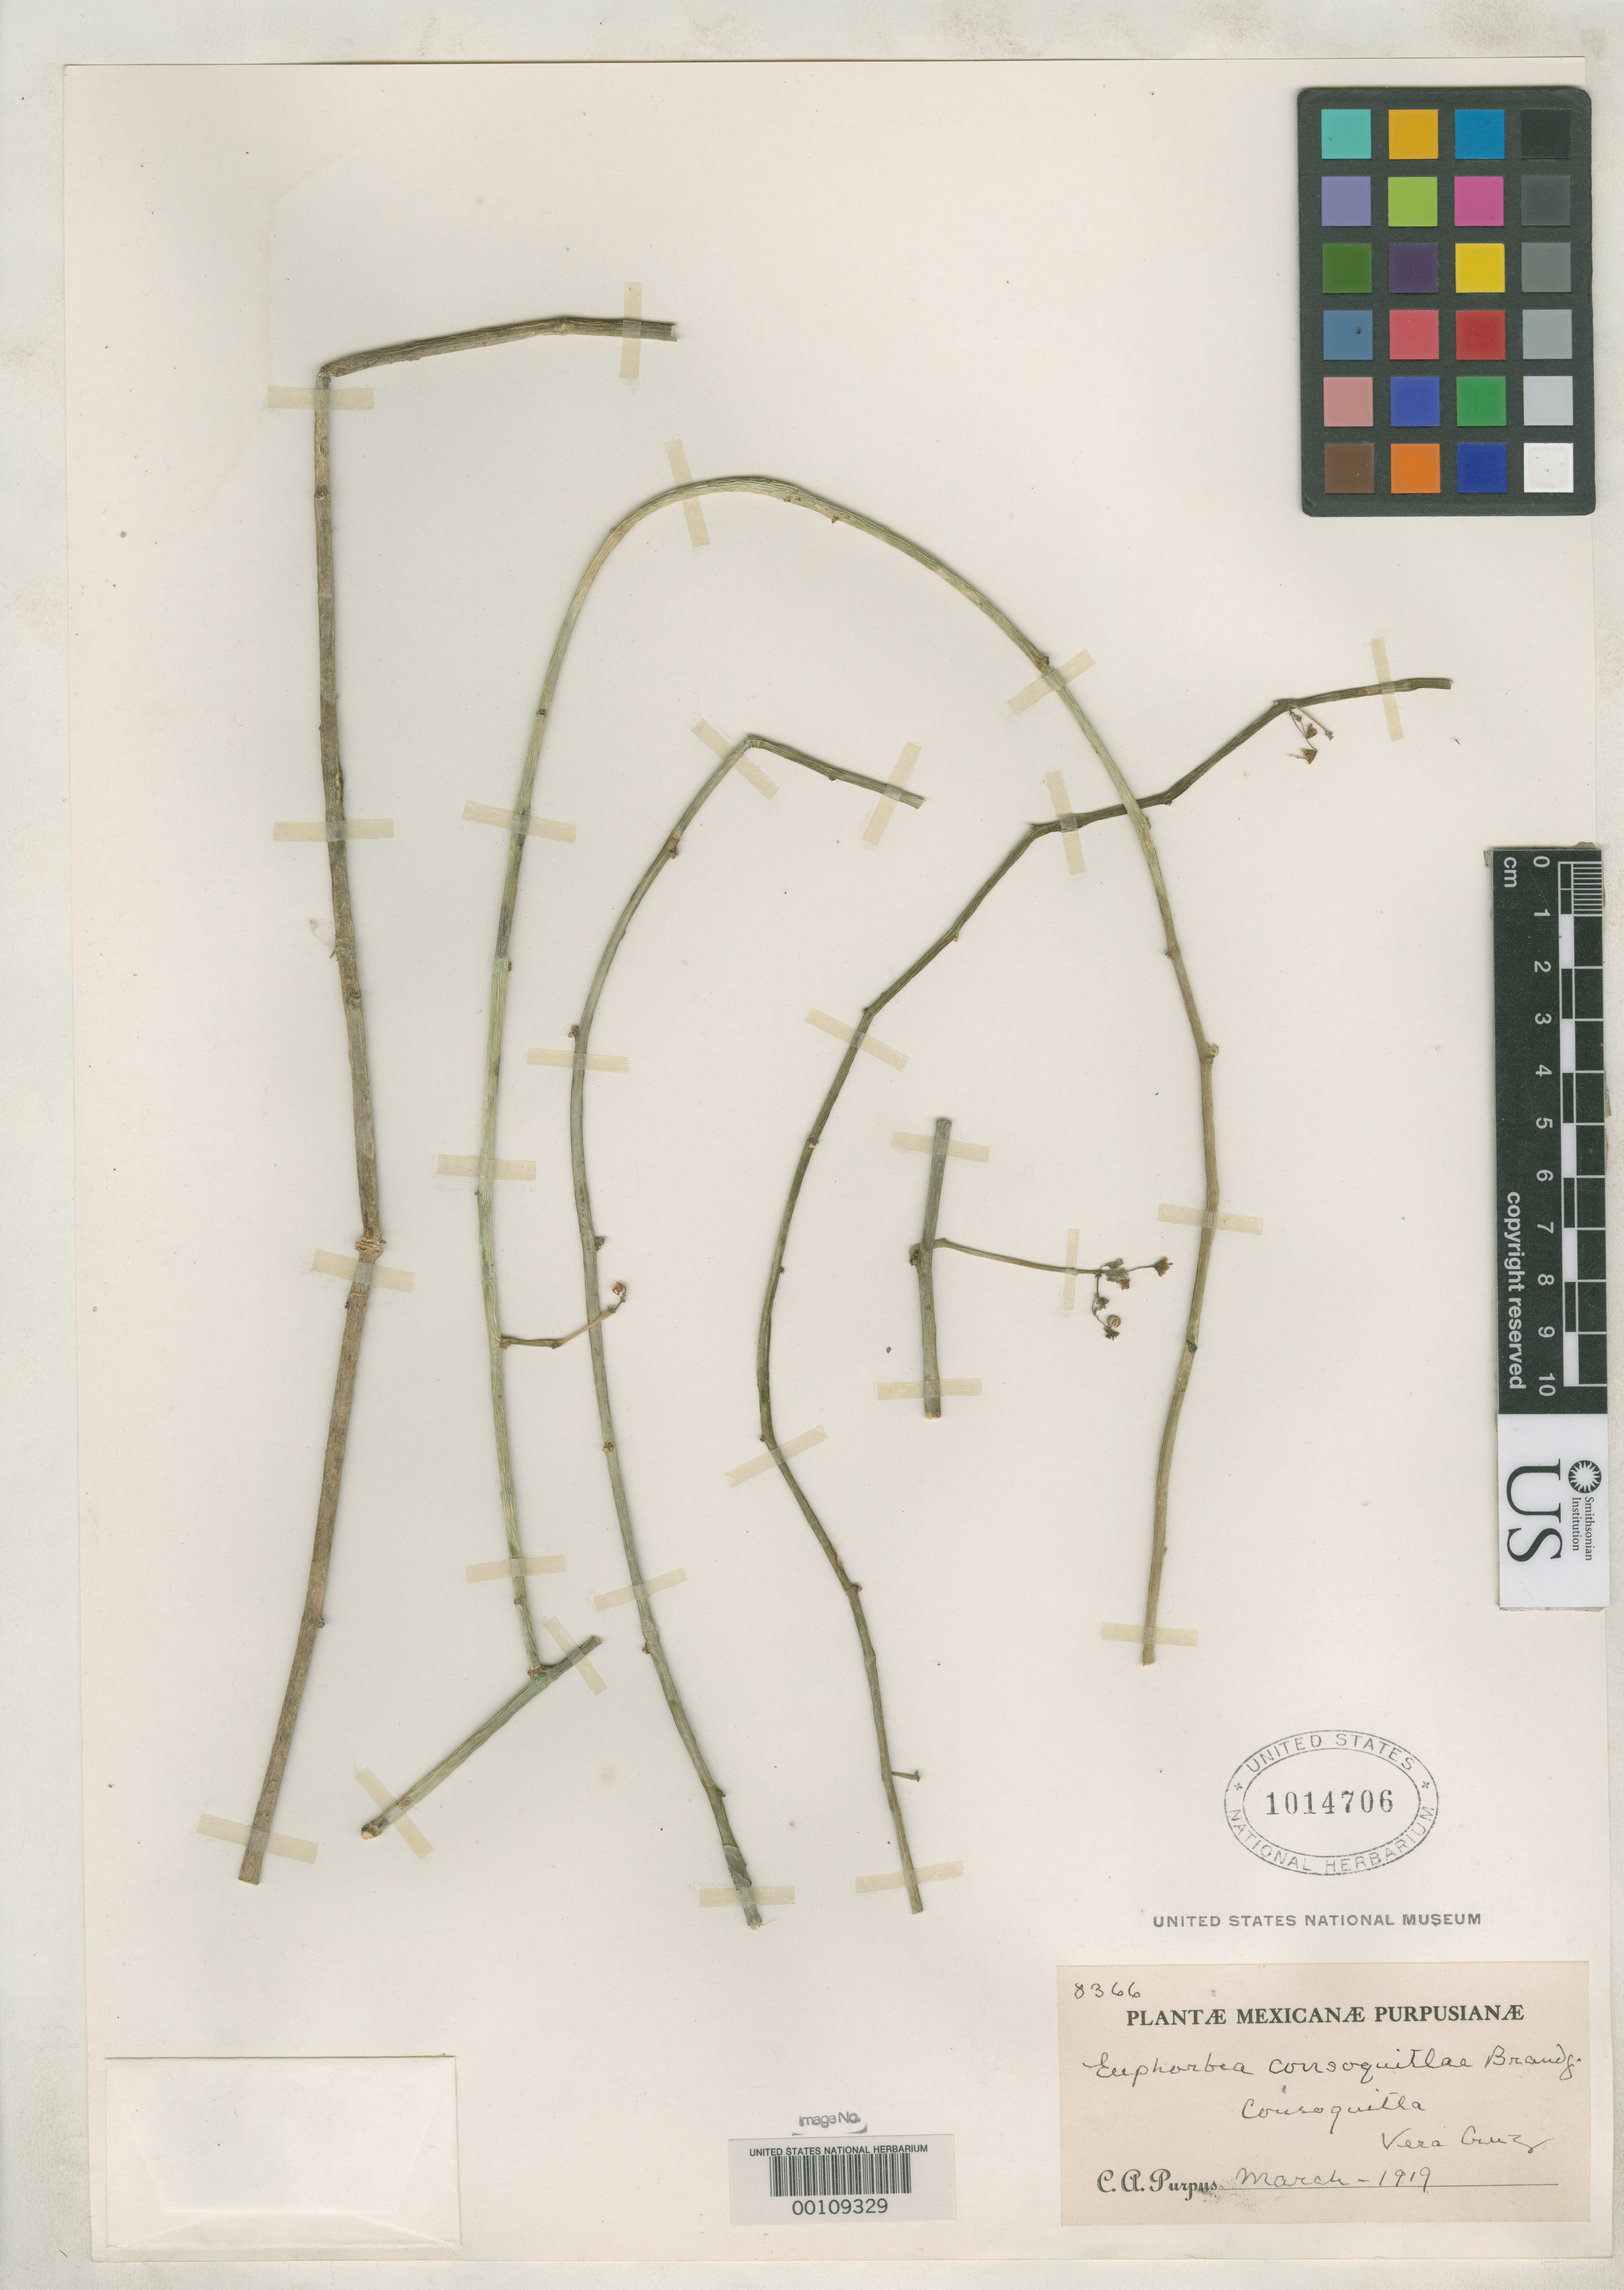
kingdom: Plantae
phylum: Tracheophyta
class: Magnoliopsida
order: Malpighiales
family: Euphorbiaceae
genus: Euphorbia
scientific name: Euphorbia consoquitlae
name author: Brandegee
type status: Isotype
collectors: C. A. Purpus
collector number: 8366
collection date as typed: Mar 1919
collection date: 1919-03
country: Mexico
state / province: Veracruz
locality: Near Consoquitla.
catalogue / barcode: US 1014706